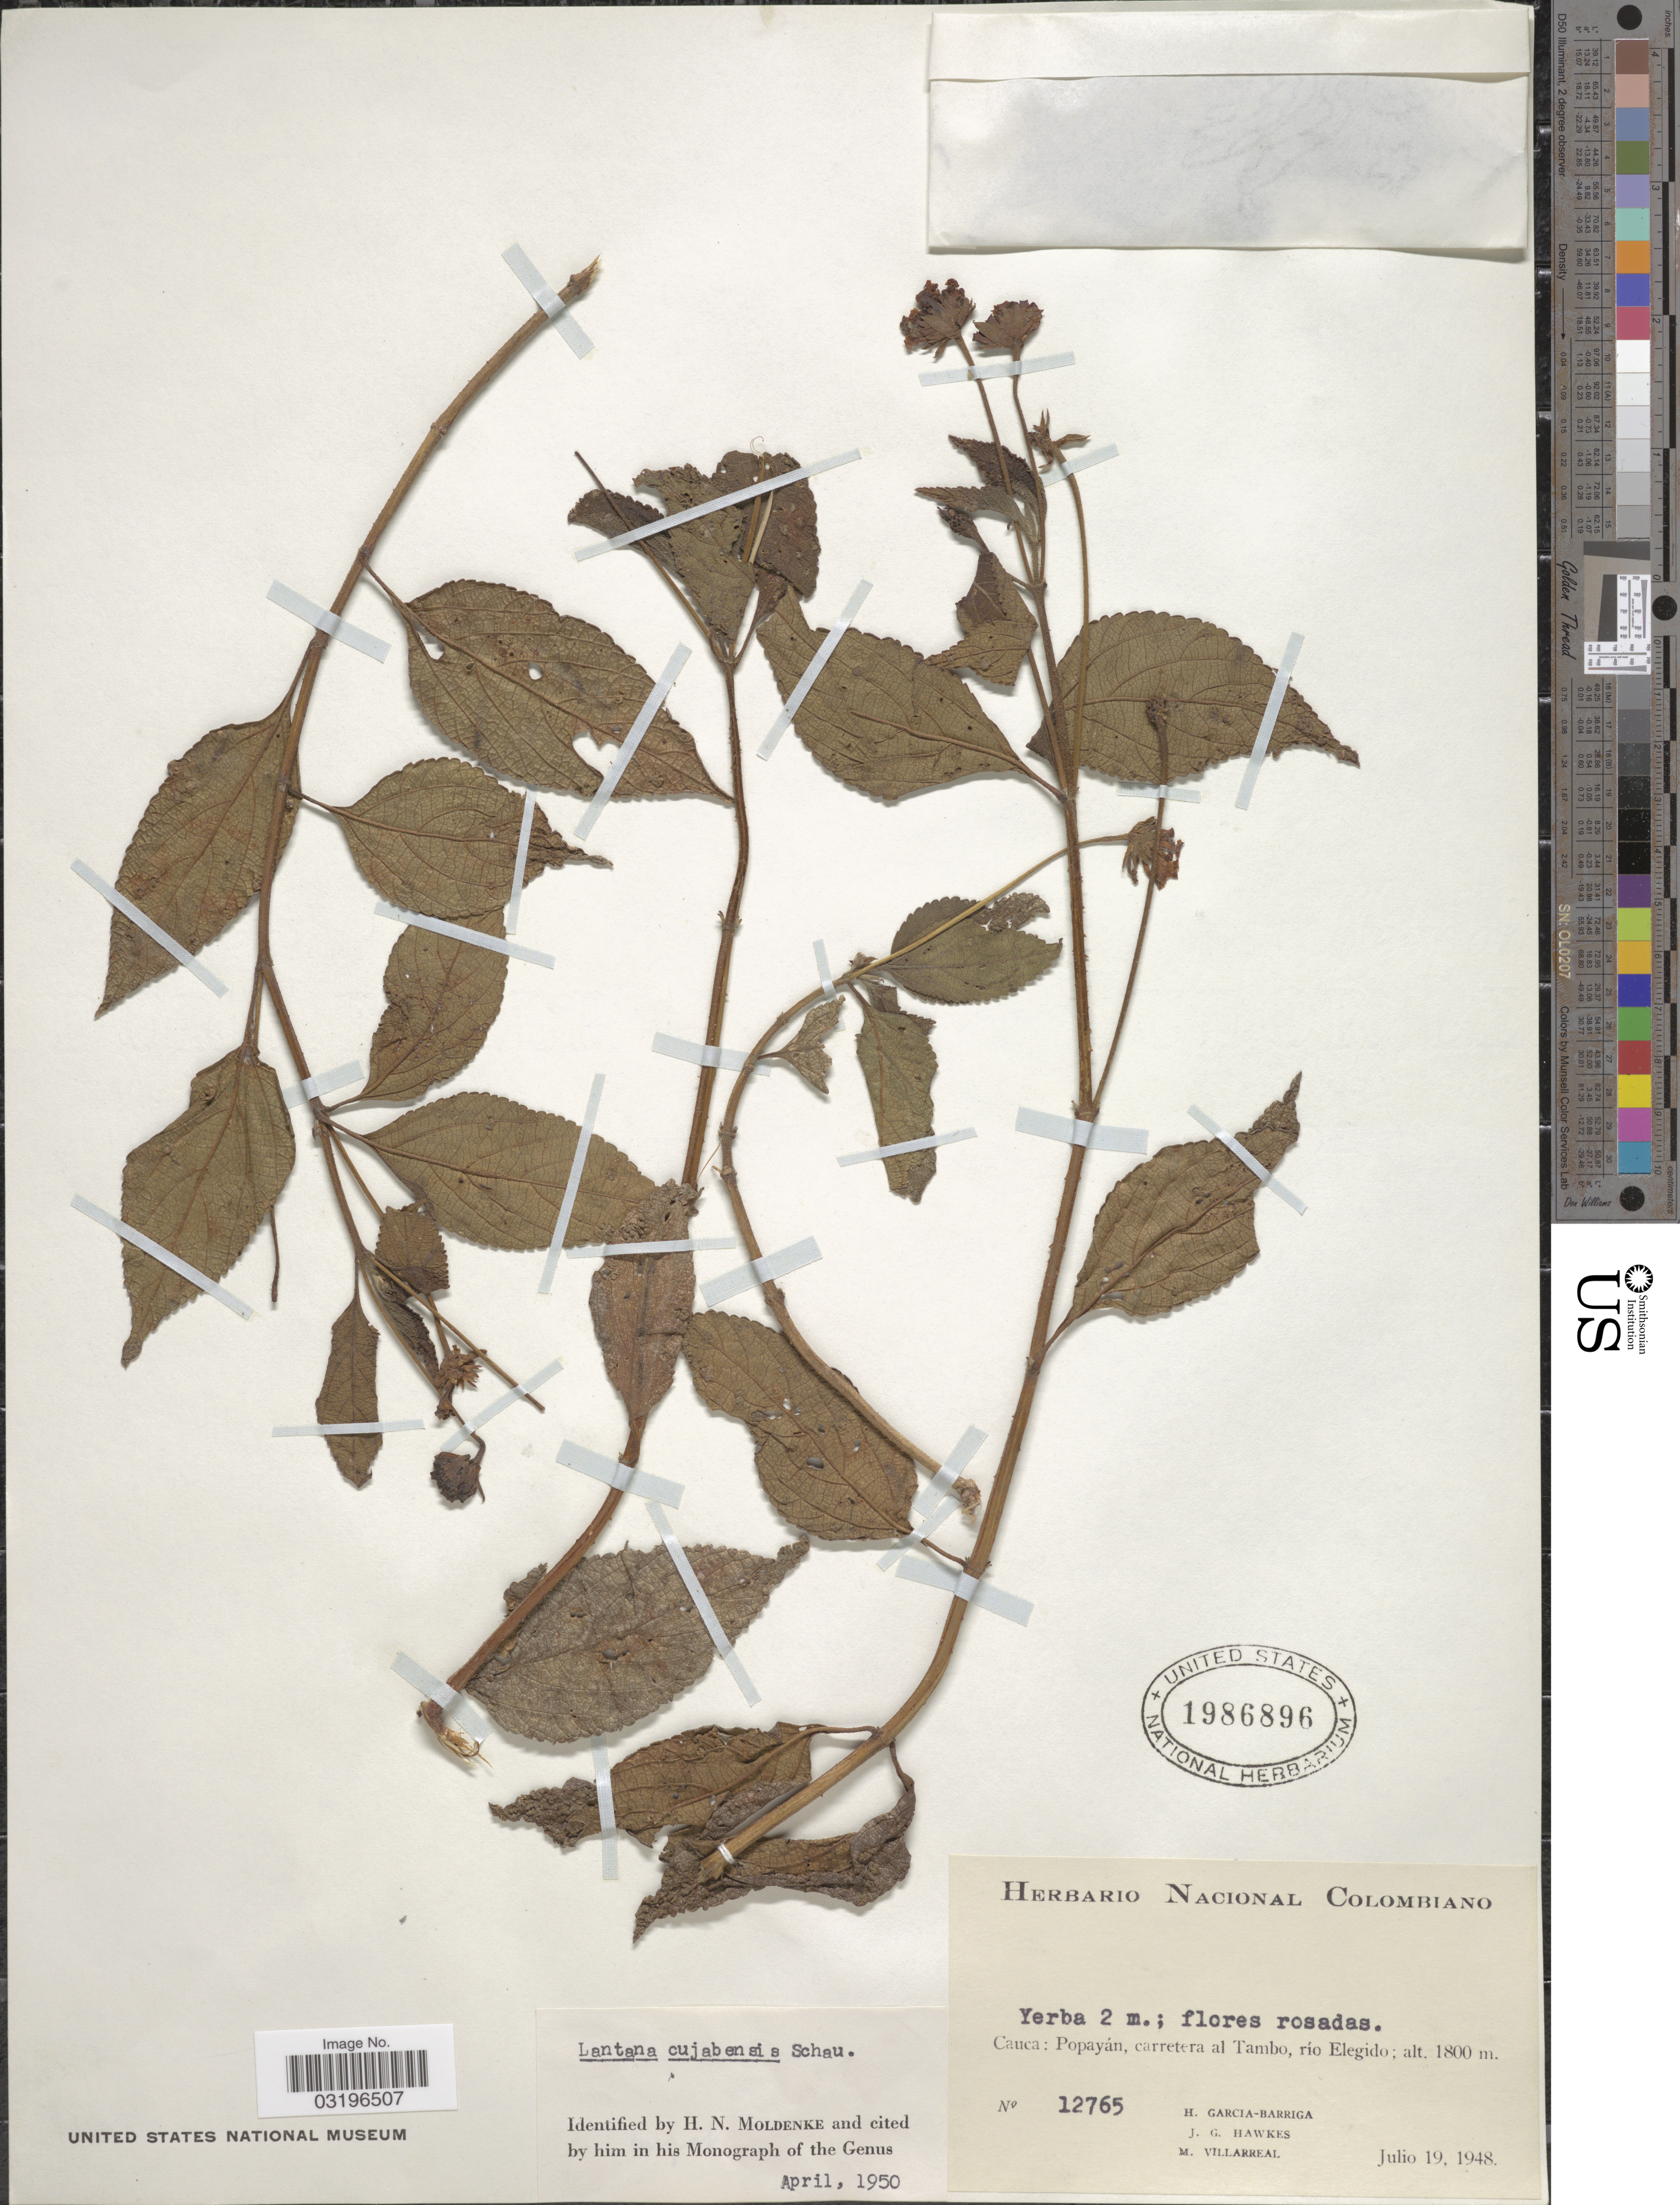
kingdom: Plantae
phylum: Tracheophyta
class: Magnoliopsida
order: Lamiales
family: Verbenaceae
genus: Lantana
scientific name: Lantana cujabensis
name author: Schau.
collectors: H. García Barriga, J. Hawkes & M. Villarreal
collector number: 12765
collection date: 1948-07-19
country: Colombia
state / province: Cauca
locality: Popayán, carretera al Tambo, río Elegido.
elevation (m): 1800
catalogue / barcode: US 1986896